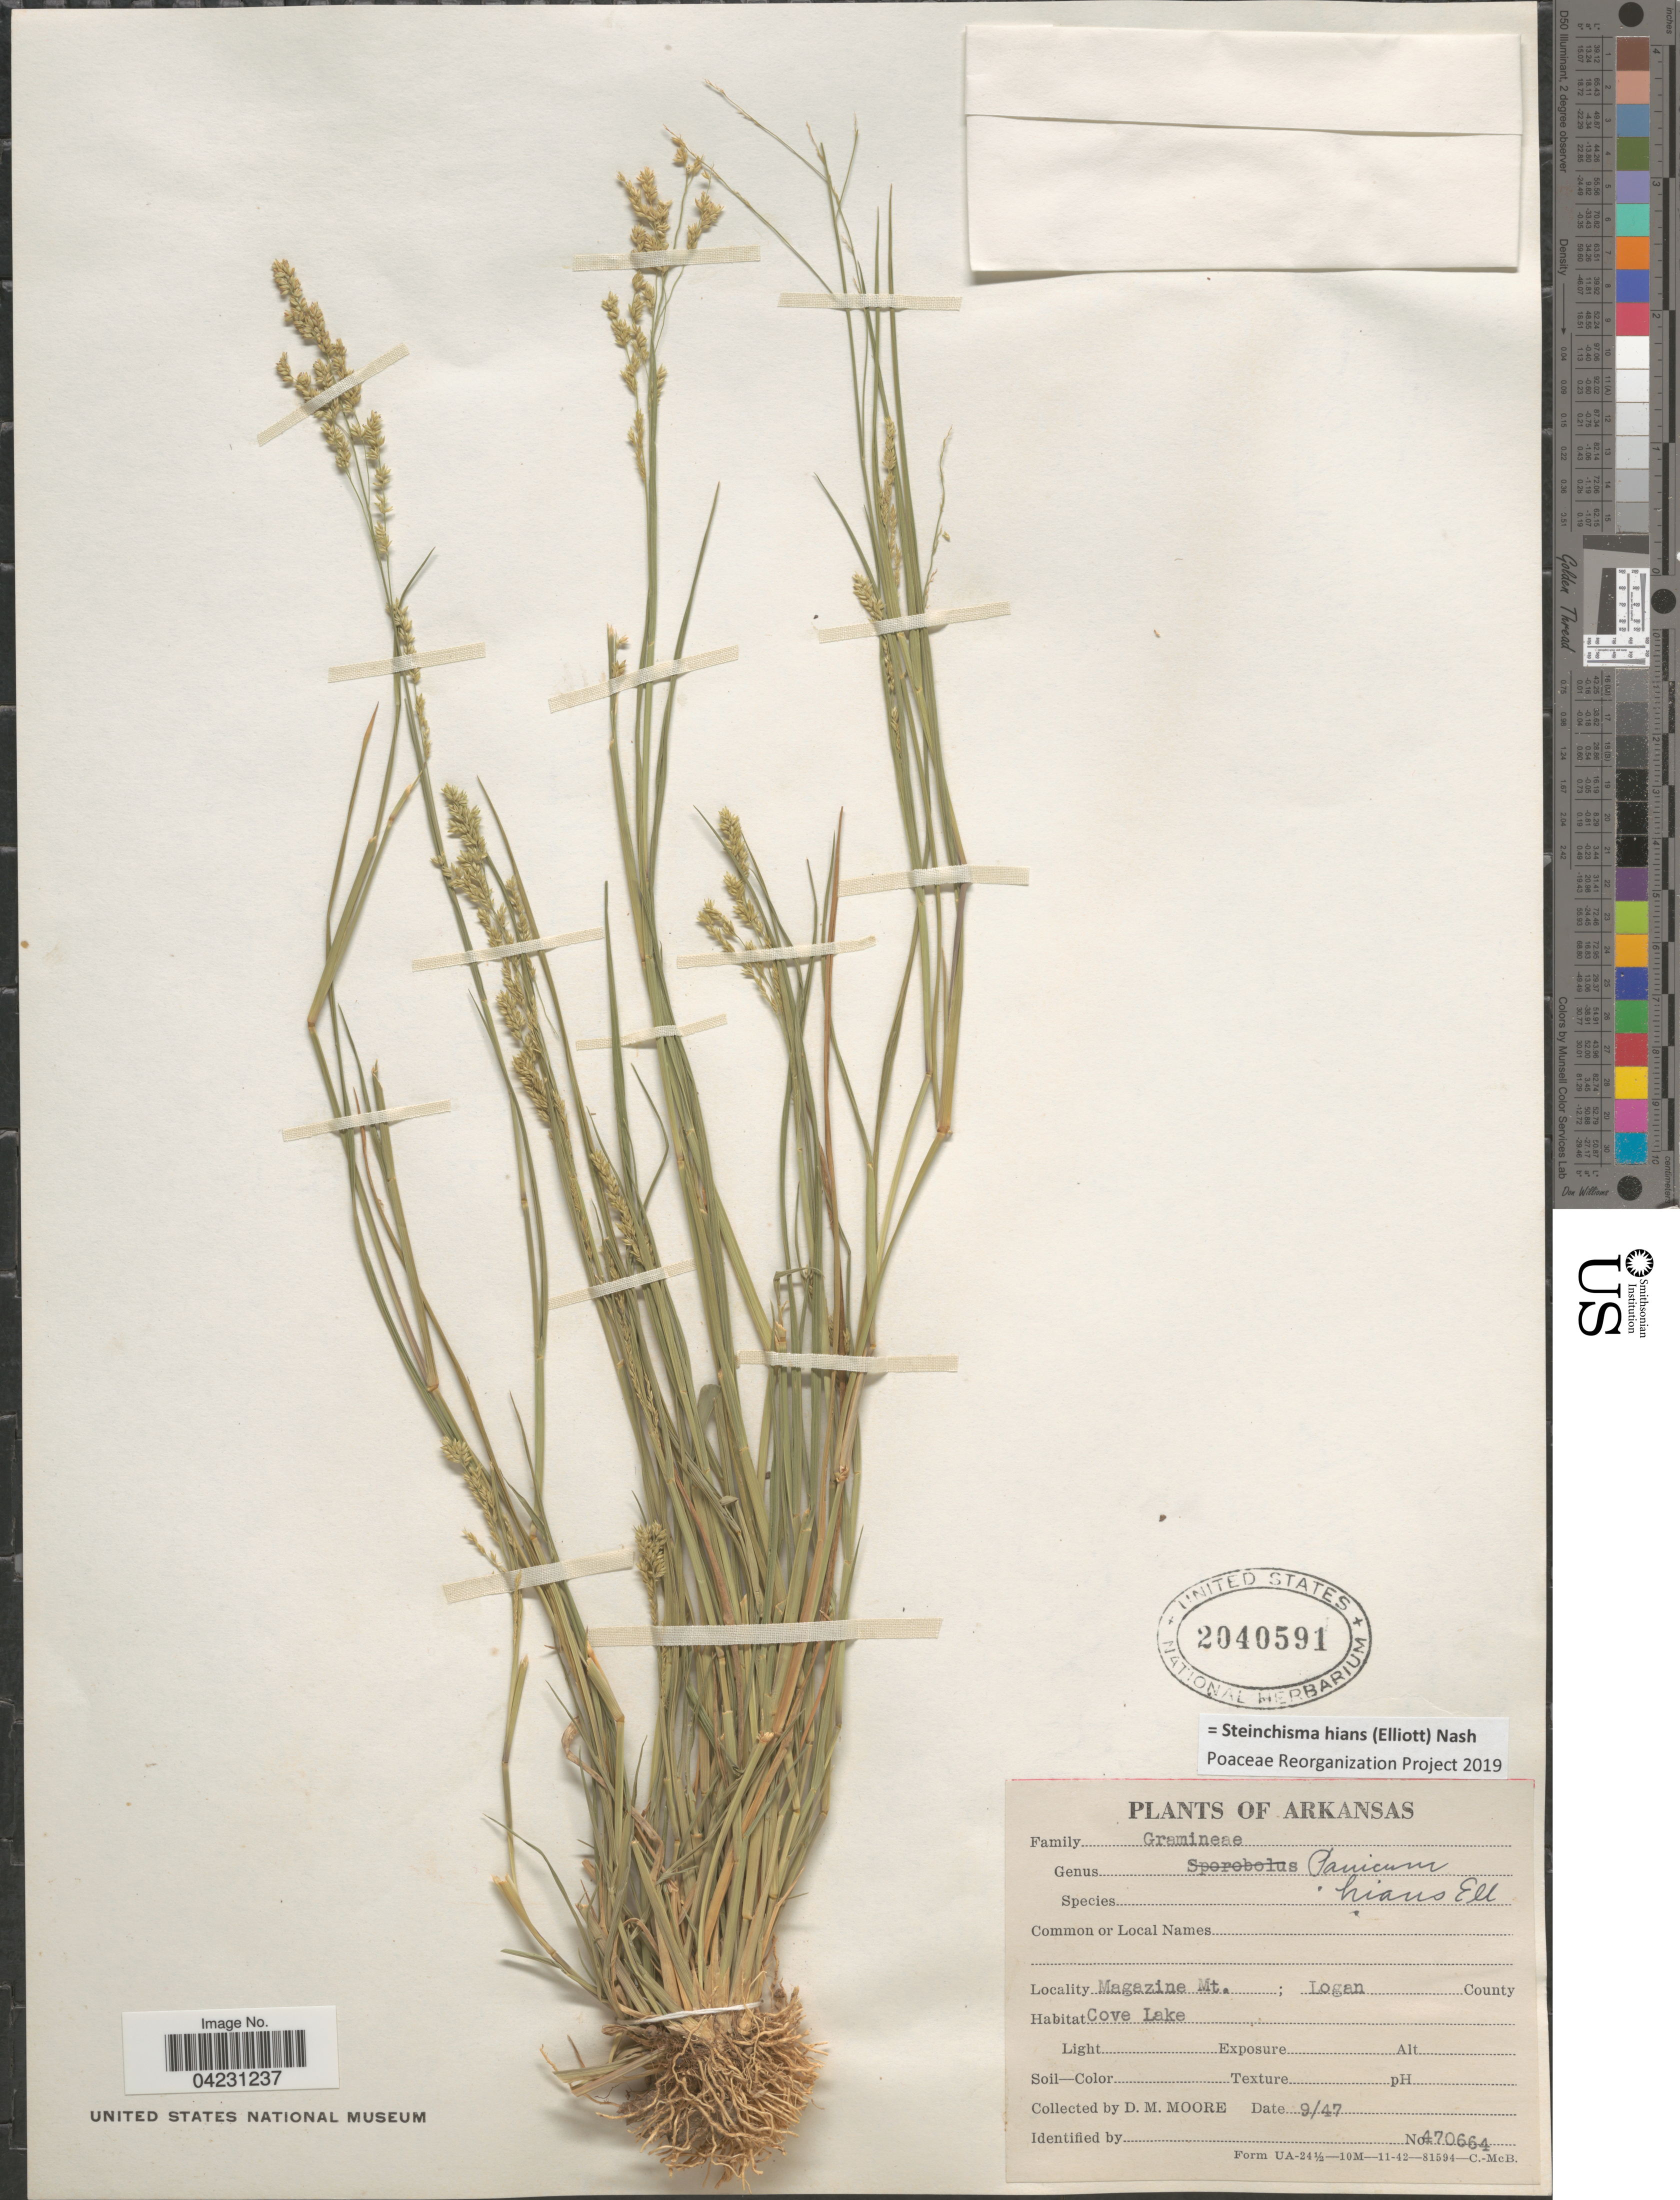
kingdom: Plantae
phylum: Tracheophyta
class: Liliopsida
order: Poales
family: Poaceae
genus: Steinchisma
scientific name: Steinchisma hians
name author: (Elliott) Nash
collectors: D. Moore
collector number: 470664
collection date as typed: Transcribed d/m/y: /9/47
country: United States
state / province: Arkansas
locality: Magazine mt.; Logan County. Cove Lake.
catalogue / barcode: US 2040591